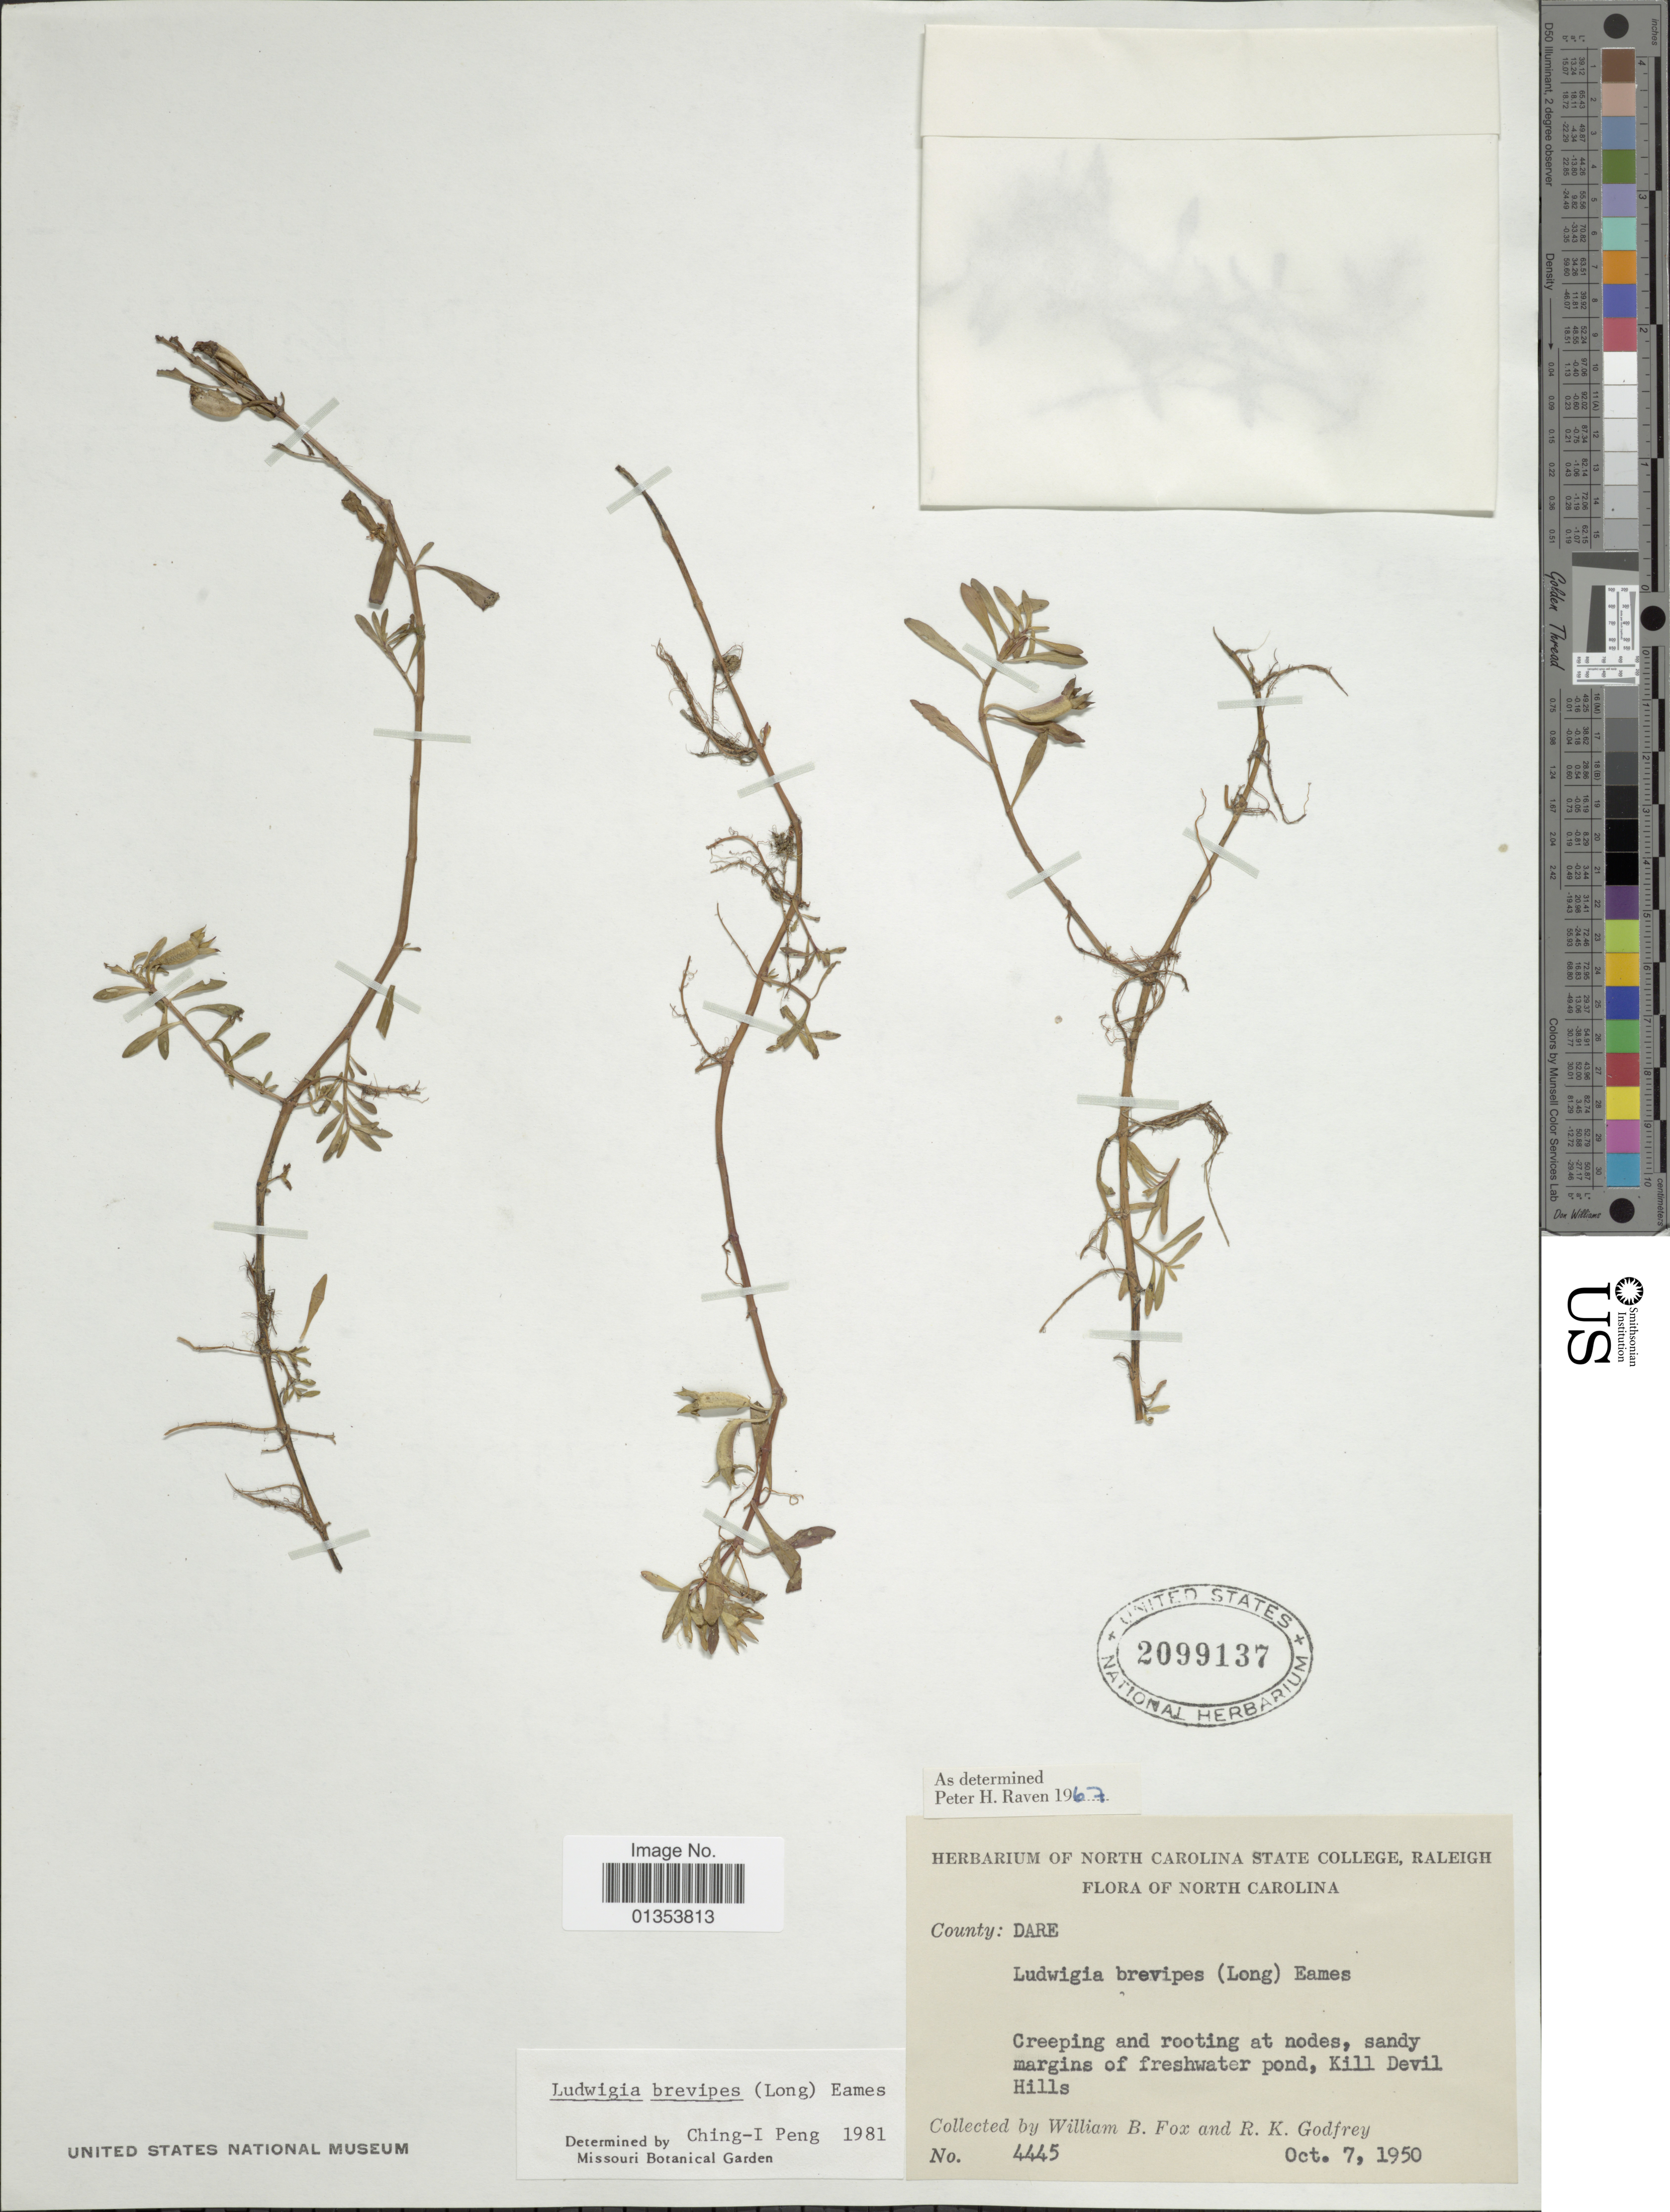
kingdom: Plantae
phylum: Tracheophyta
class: Magnoliopsida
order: Myrtales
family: Onagraceae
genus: Ludwigia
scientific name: Ludwigia brevipes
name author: (Long) Eames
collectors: W. B. Fox & R. K. Godfrey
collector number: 4445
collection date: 1950-10-07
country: United States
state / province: North Carolina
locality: County Dare, Kill Devil Hills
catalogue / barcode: US 2099137